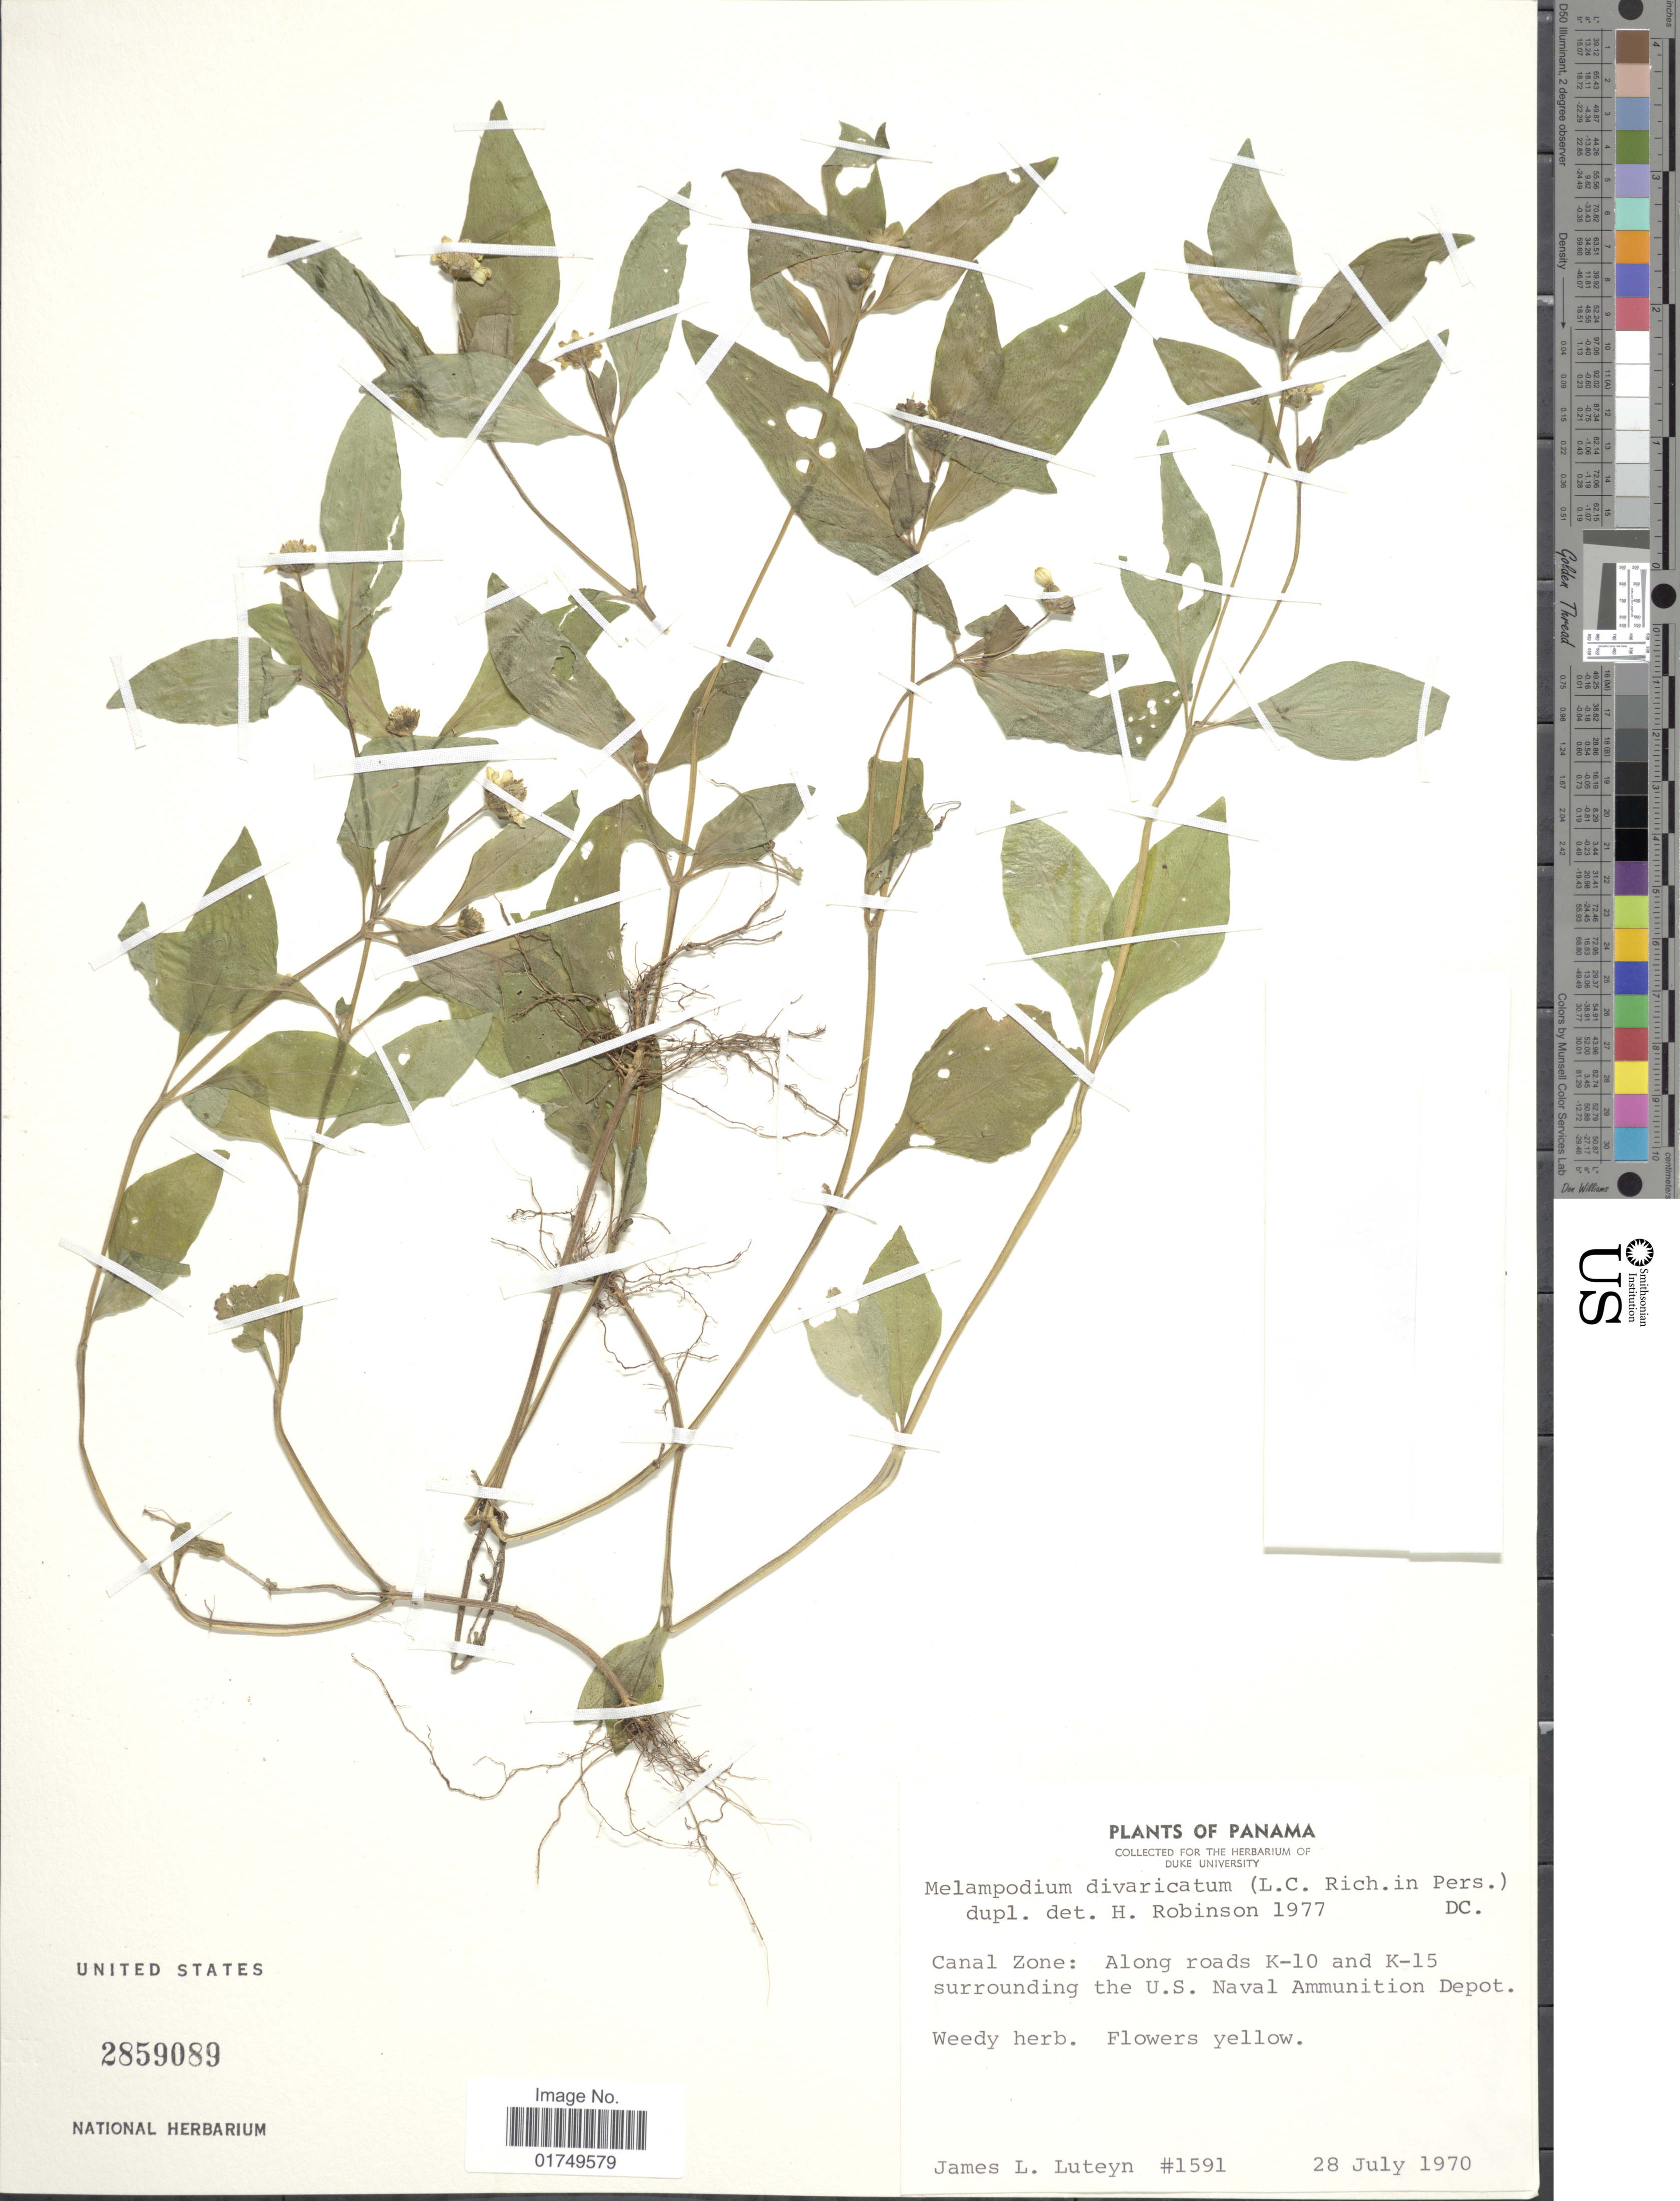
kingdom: Plantae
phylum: Tracheophyta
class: Magnoliopsida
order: Asterales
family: Asteraceae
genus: Melampodium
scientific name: Melampodium divaricatum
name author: (Rich.) DC.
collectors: J. L. Luteyn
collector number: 1591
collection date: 1970-07-28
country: Panama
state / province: Colón / Panamá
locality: Canal Zone: ALong road K-10 and K-15, surrounding the U.S. Naval Ammunition Depot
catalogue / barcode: US 2859089